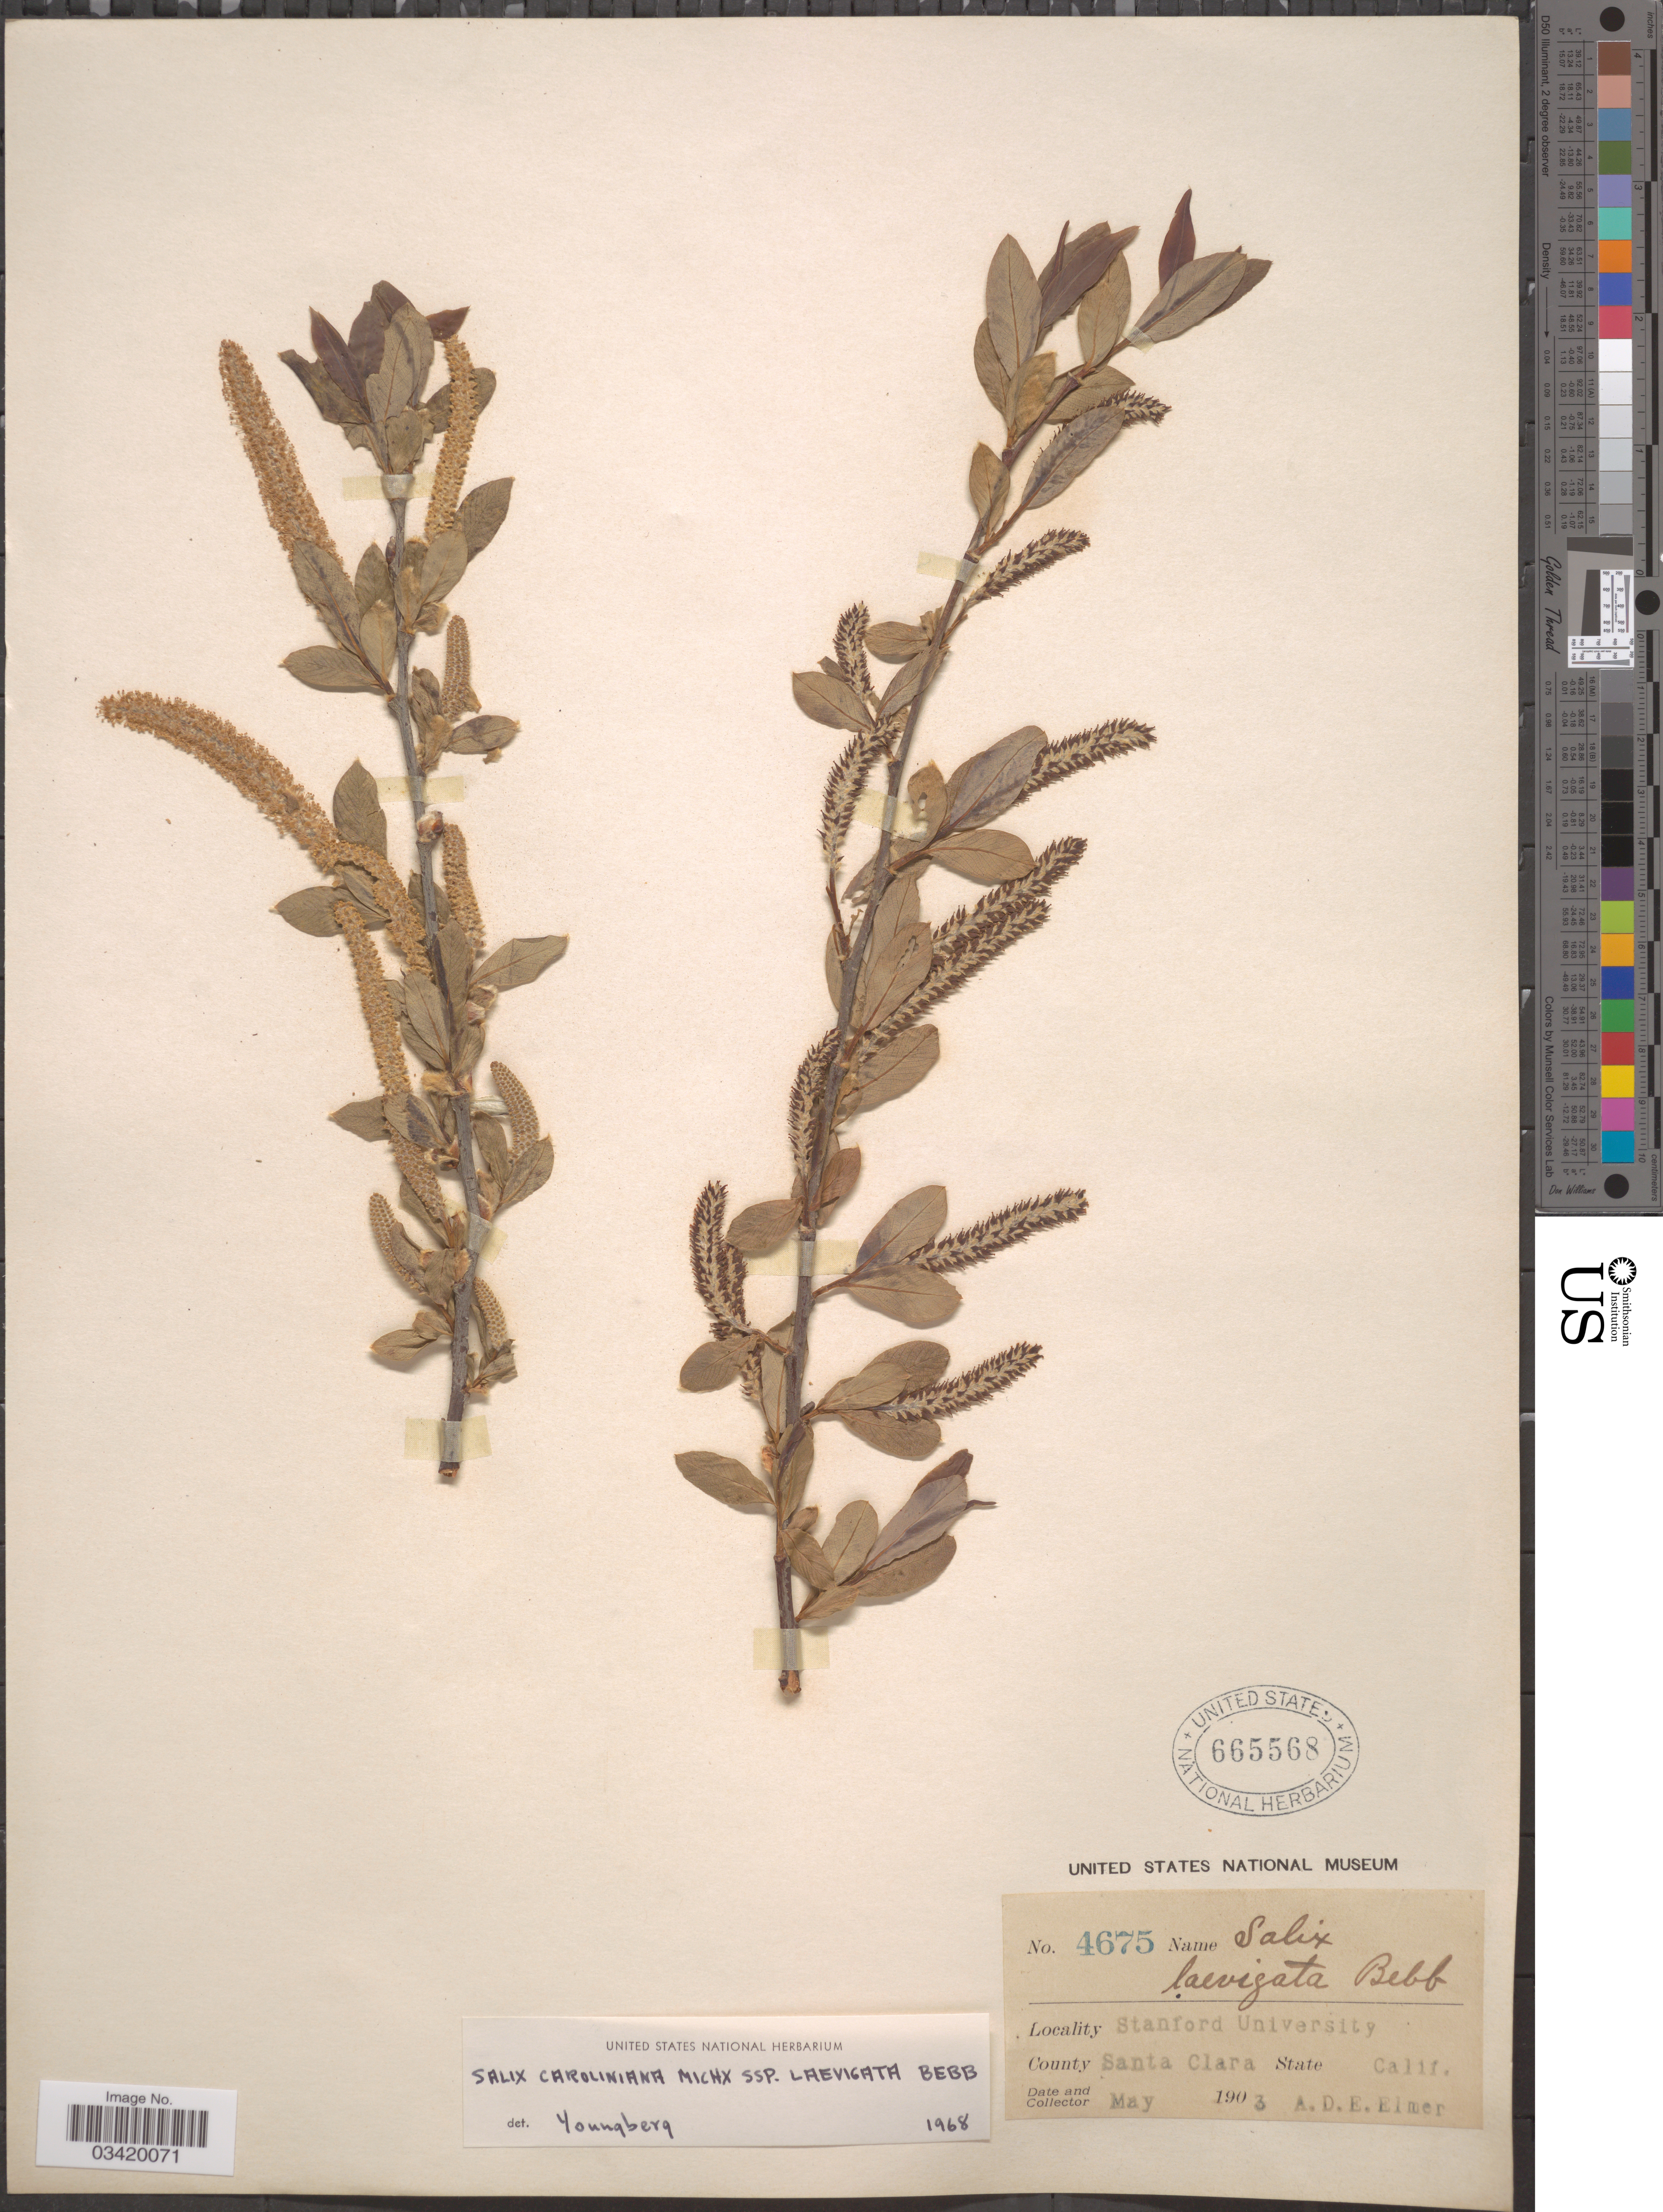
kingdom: Plantae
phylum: Tracheophyta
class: Magnoliopsida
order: Malpighiales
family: Salicaceae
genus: Salix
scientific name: Salix caroliniana subsp. laevigata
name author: Bebb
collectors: A. D. E. Elmer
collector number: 4675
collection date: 1903-05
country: United States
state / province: California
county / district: Santa Clara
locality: Stanford University. County Santa Clara.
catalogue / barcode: US 665568